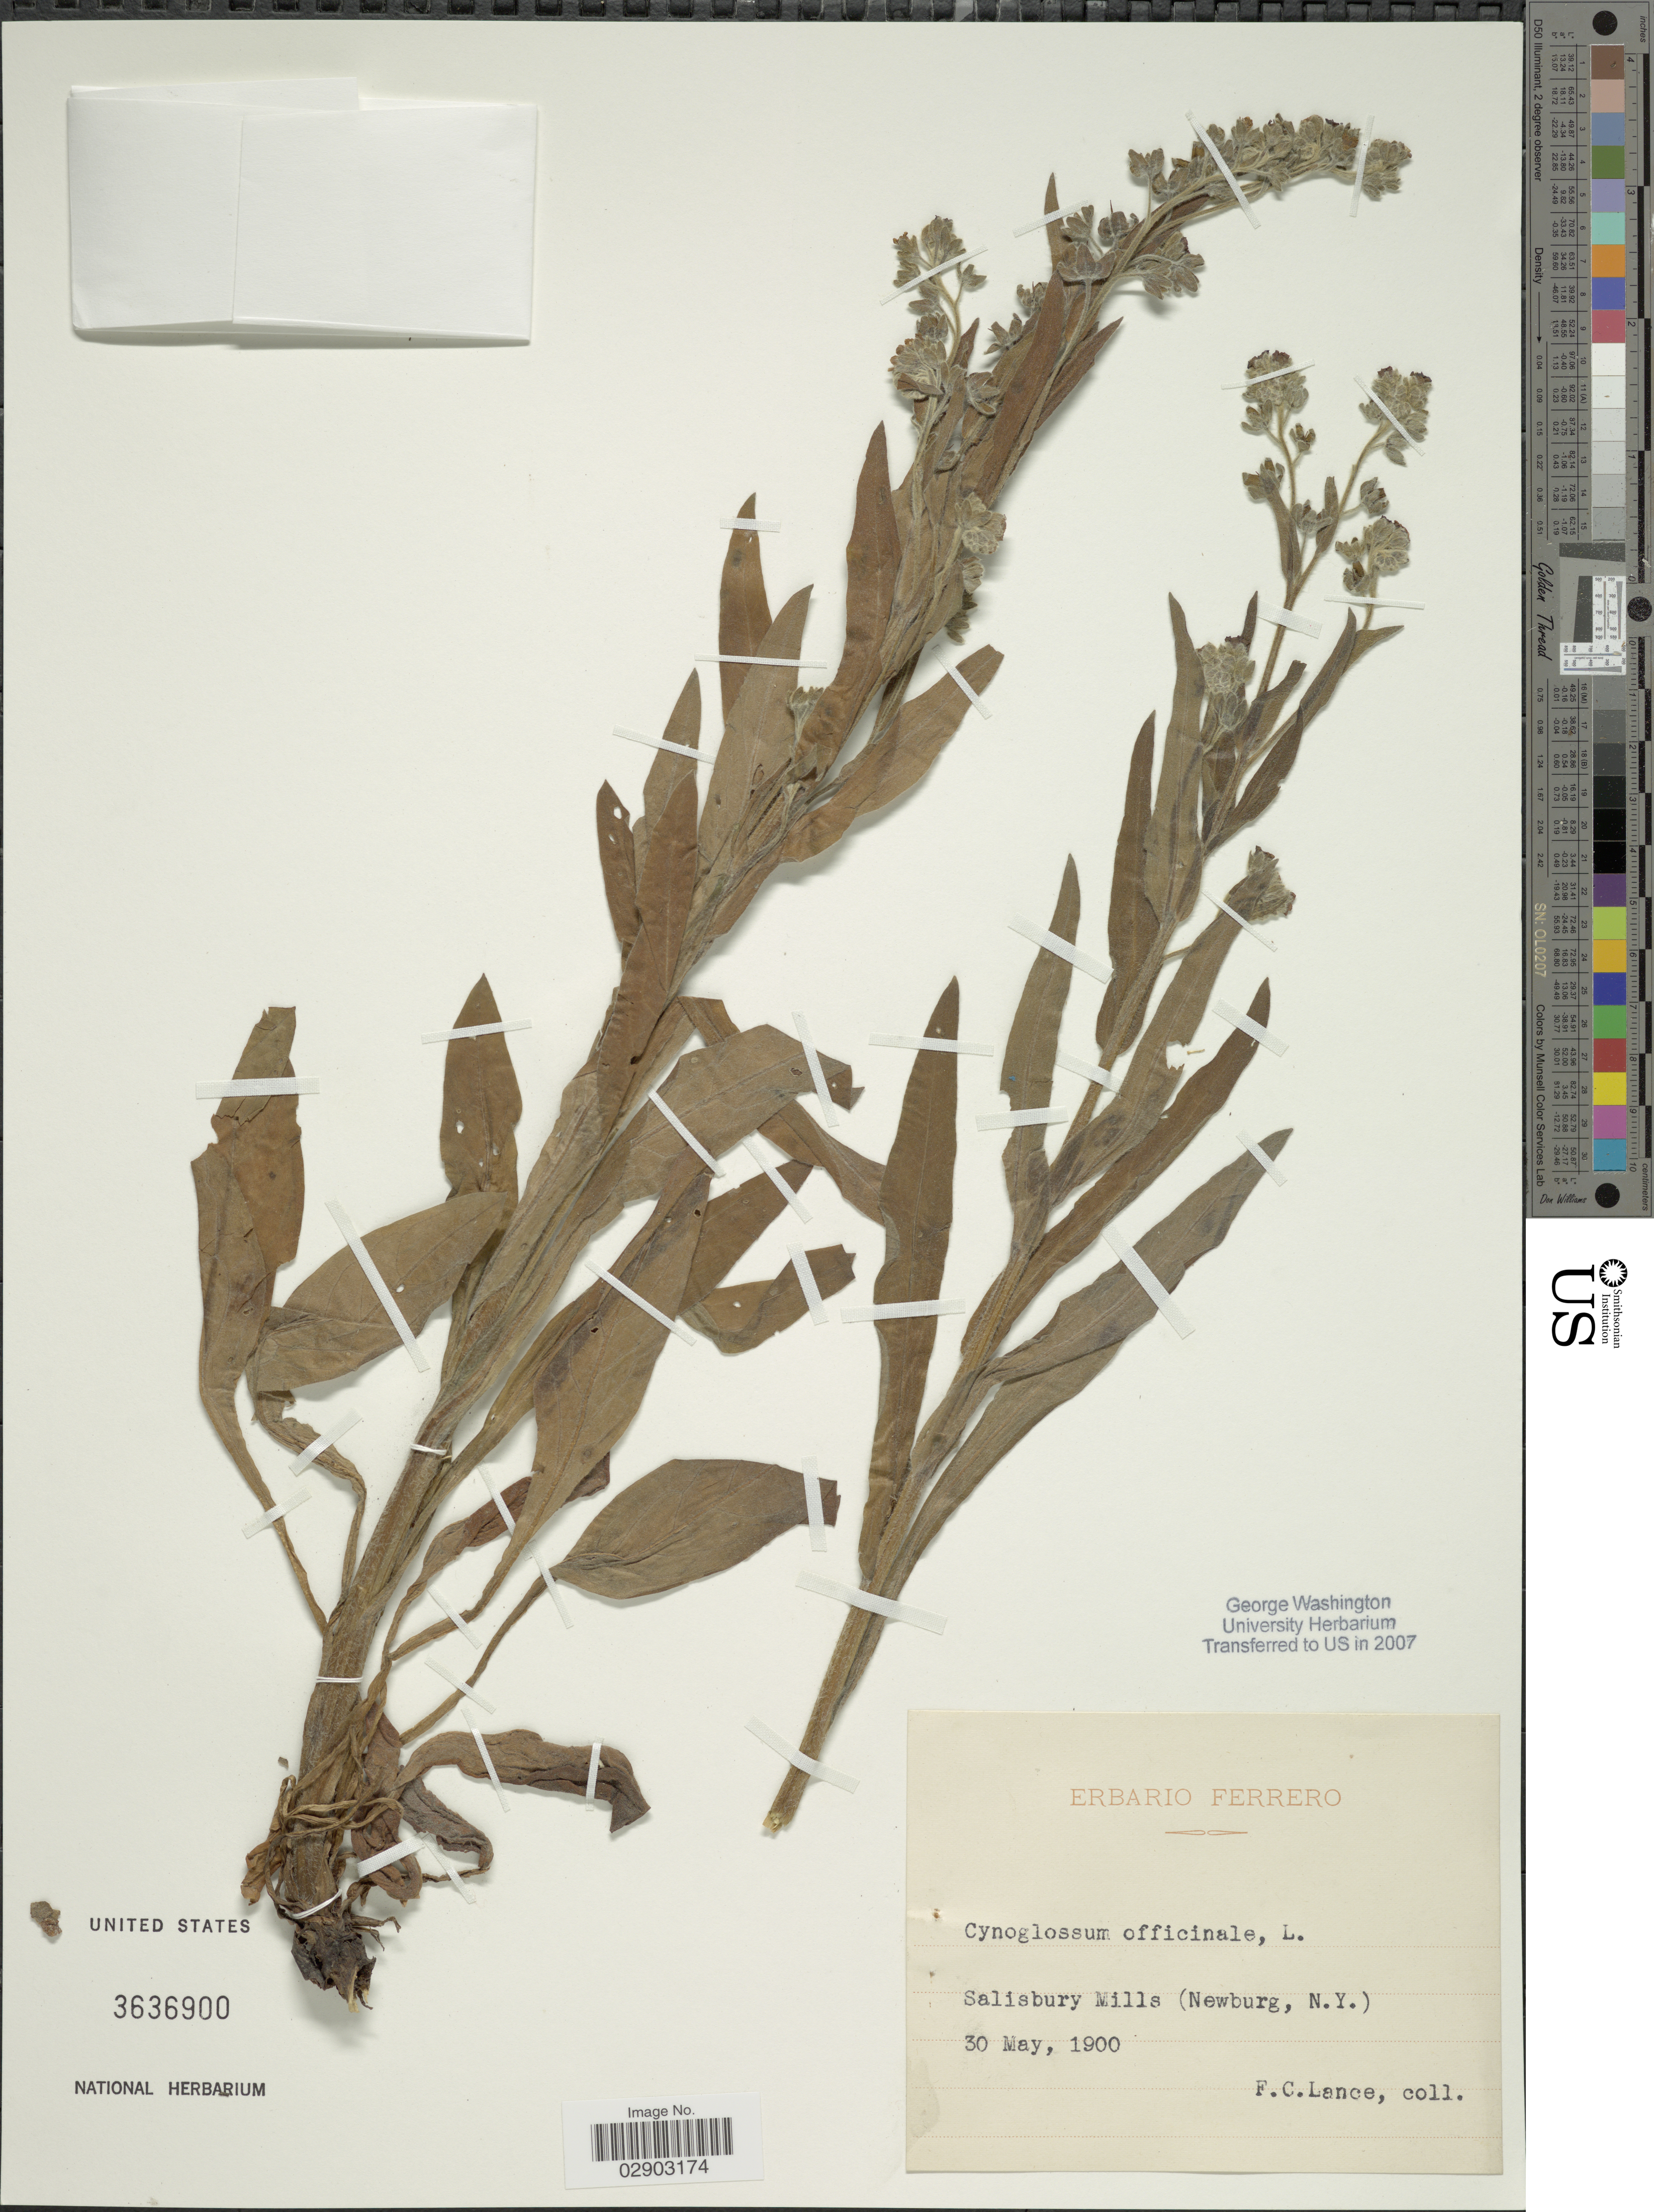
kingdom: Plantae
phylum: Tracheophyta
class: Magnoliopsida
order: Boraginales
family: Boraginaceae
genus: Cynoglossum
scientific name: Cynoglossum officinale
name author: L.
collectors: F. Lance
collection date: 1900-05-30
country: United States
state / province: New York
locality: Salisbury Mills (Newburg).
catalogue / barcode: US 3636900